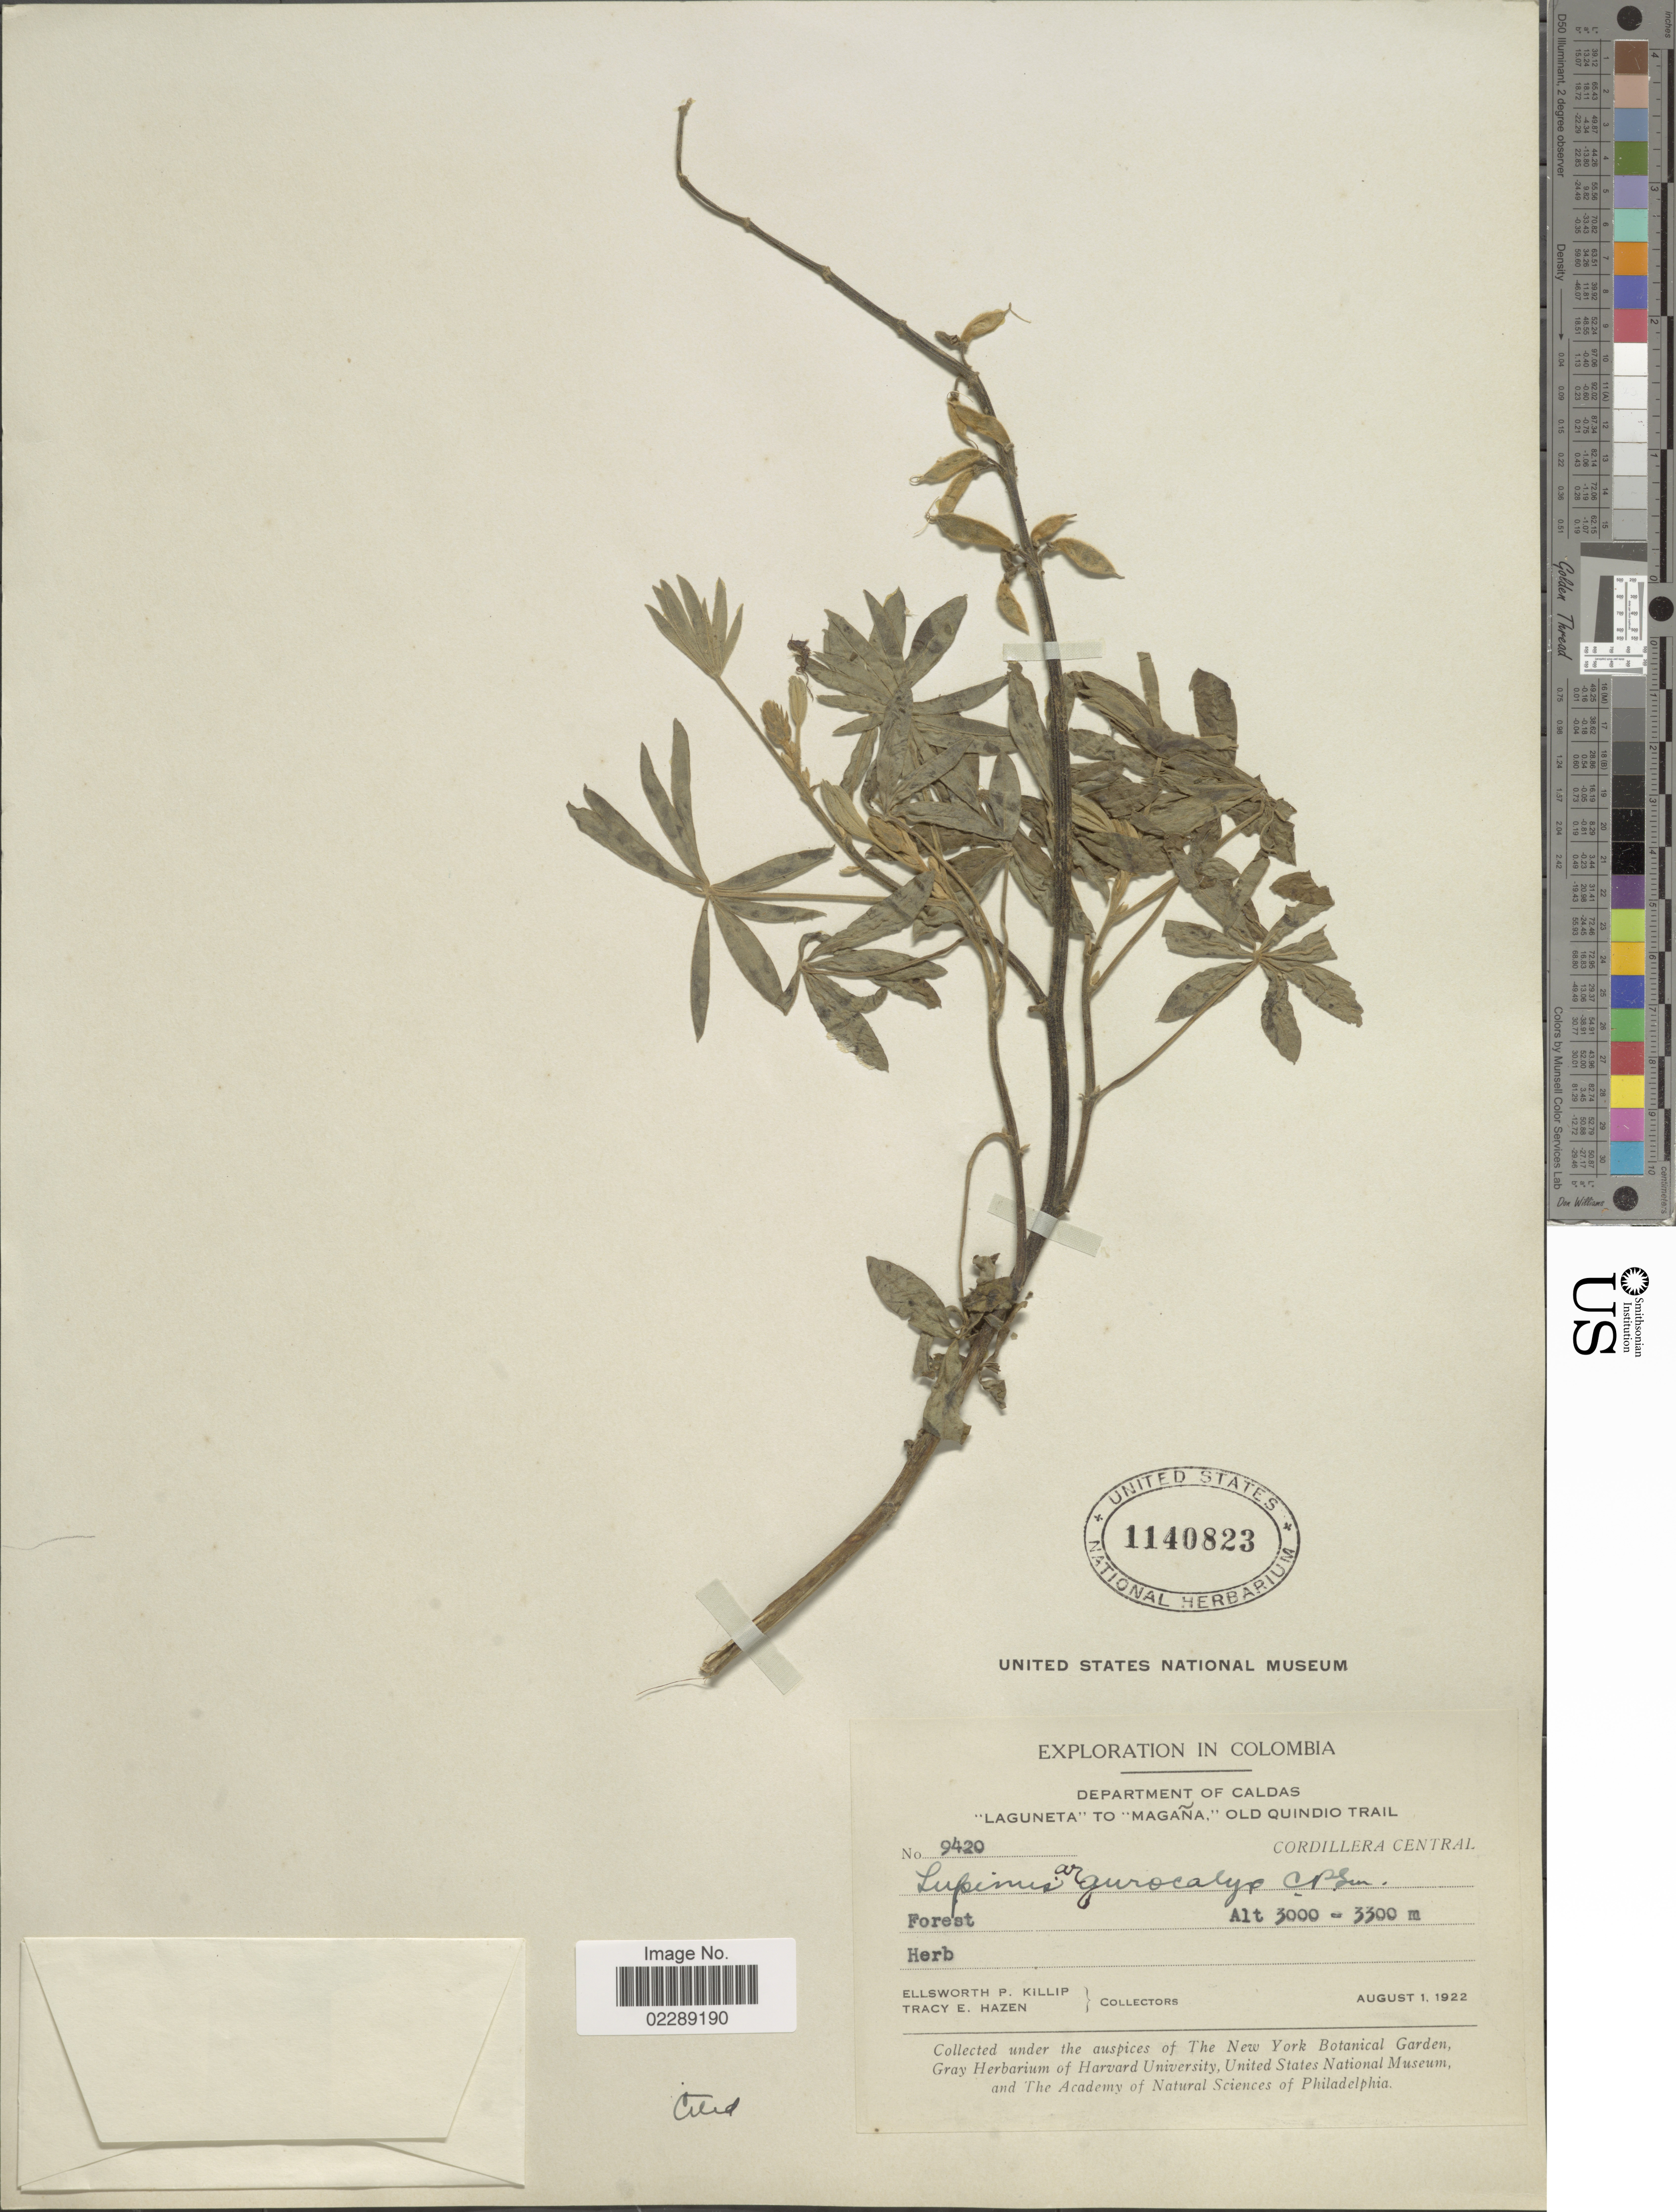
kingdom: Plantae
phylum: Tracheophyta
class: Magnoliopsida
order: Fabales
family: Fabaceae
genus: Lupinus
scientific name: Lupinus argurocalyx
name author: C.P. Sm.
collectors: E. P. Killip & T. E. Hazen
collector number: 9420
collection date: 1922-08-01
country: Colombia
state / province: Caldas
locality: Department of Caldas. "Laguneta" to "Magaña", Old Quindio Trail. Cordillera Central. Forest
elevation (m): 3000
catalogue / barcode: US 1140823